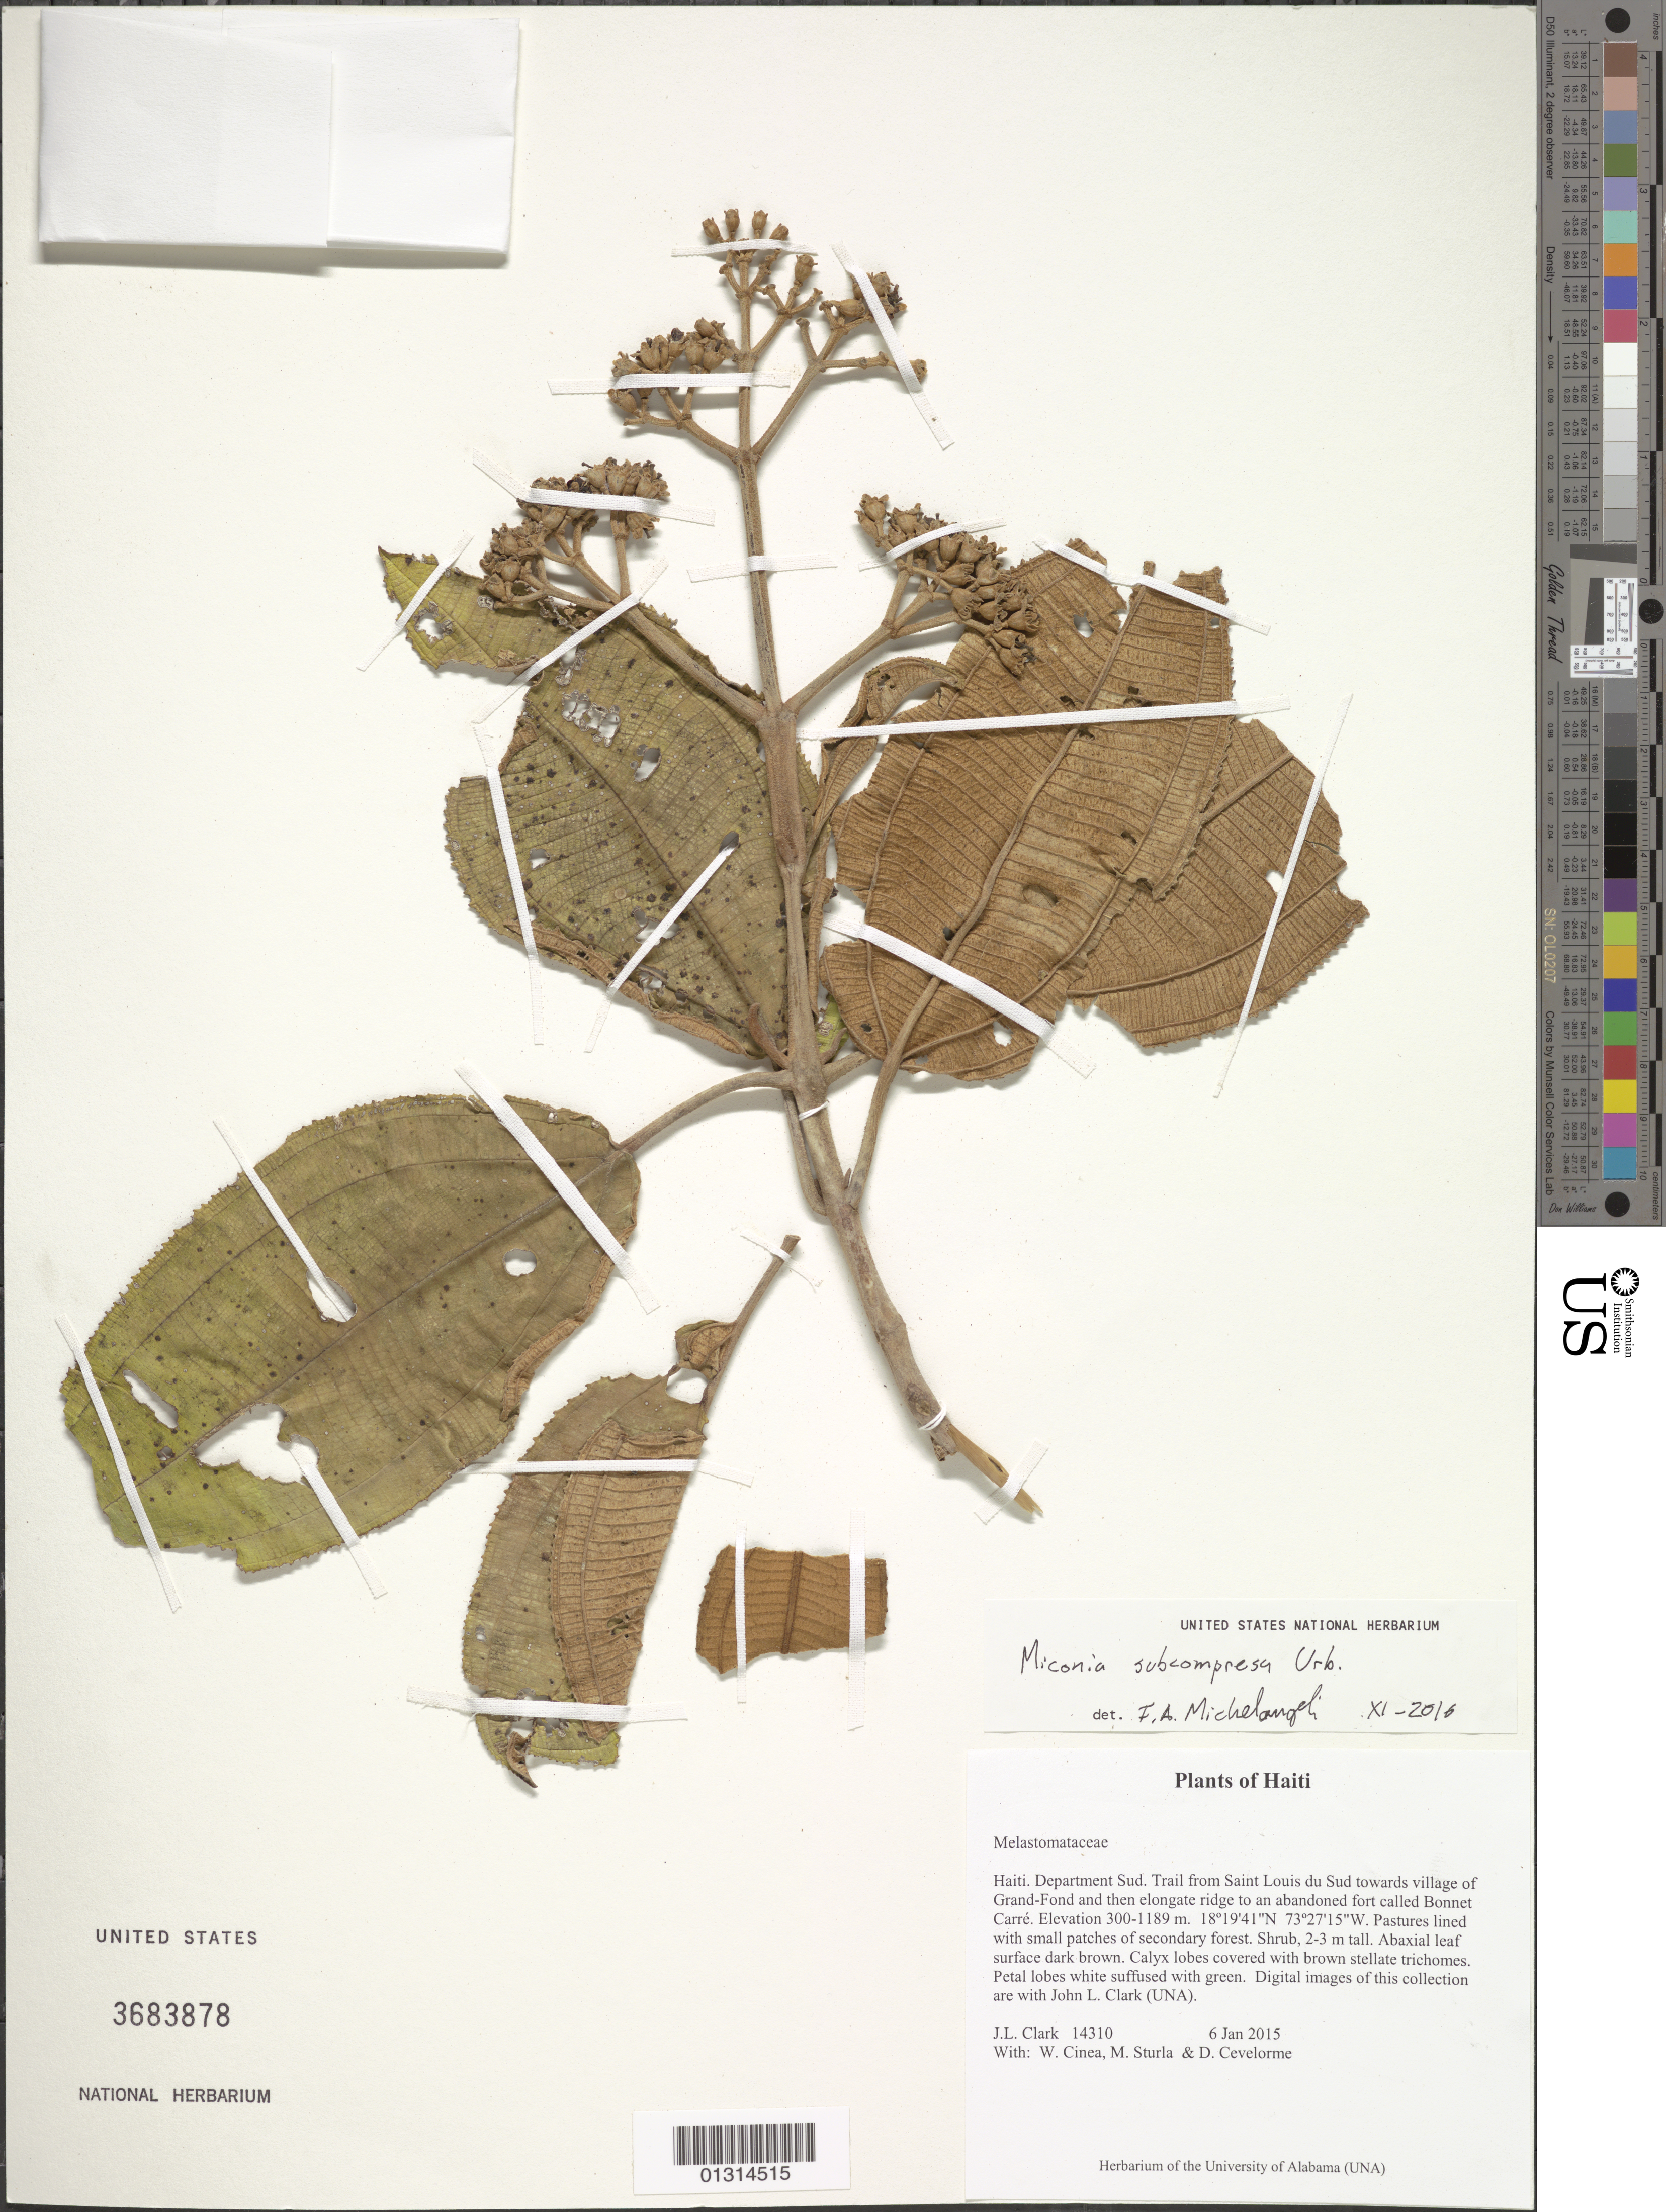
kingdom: Plantae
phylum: Tracheophyta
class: Magnoliopsida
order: Myrtales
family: Melastomataceae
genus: Miconia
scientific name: Miconia subcompressa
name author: Urb.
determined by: Michelangeli, F. A.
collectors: J. L. Clark, W. Cinea, M. Sturla & D. Cevelorme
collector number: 14310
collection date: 2015-01-06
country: Haiti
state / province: Sud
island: Hispaniola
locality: Saint Louis du Sud trail towards village of Grand-Fond and then elongate ridge to an abandoned fort called Connet Carré.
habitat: Pastures lined with small patches of secondary forest.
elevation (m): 300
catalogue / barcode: US 3683878